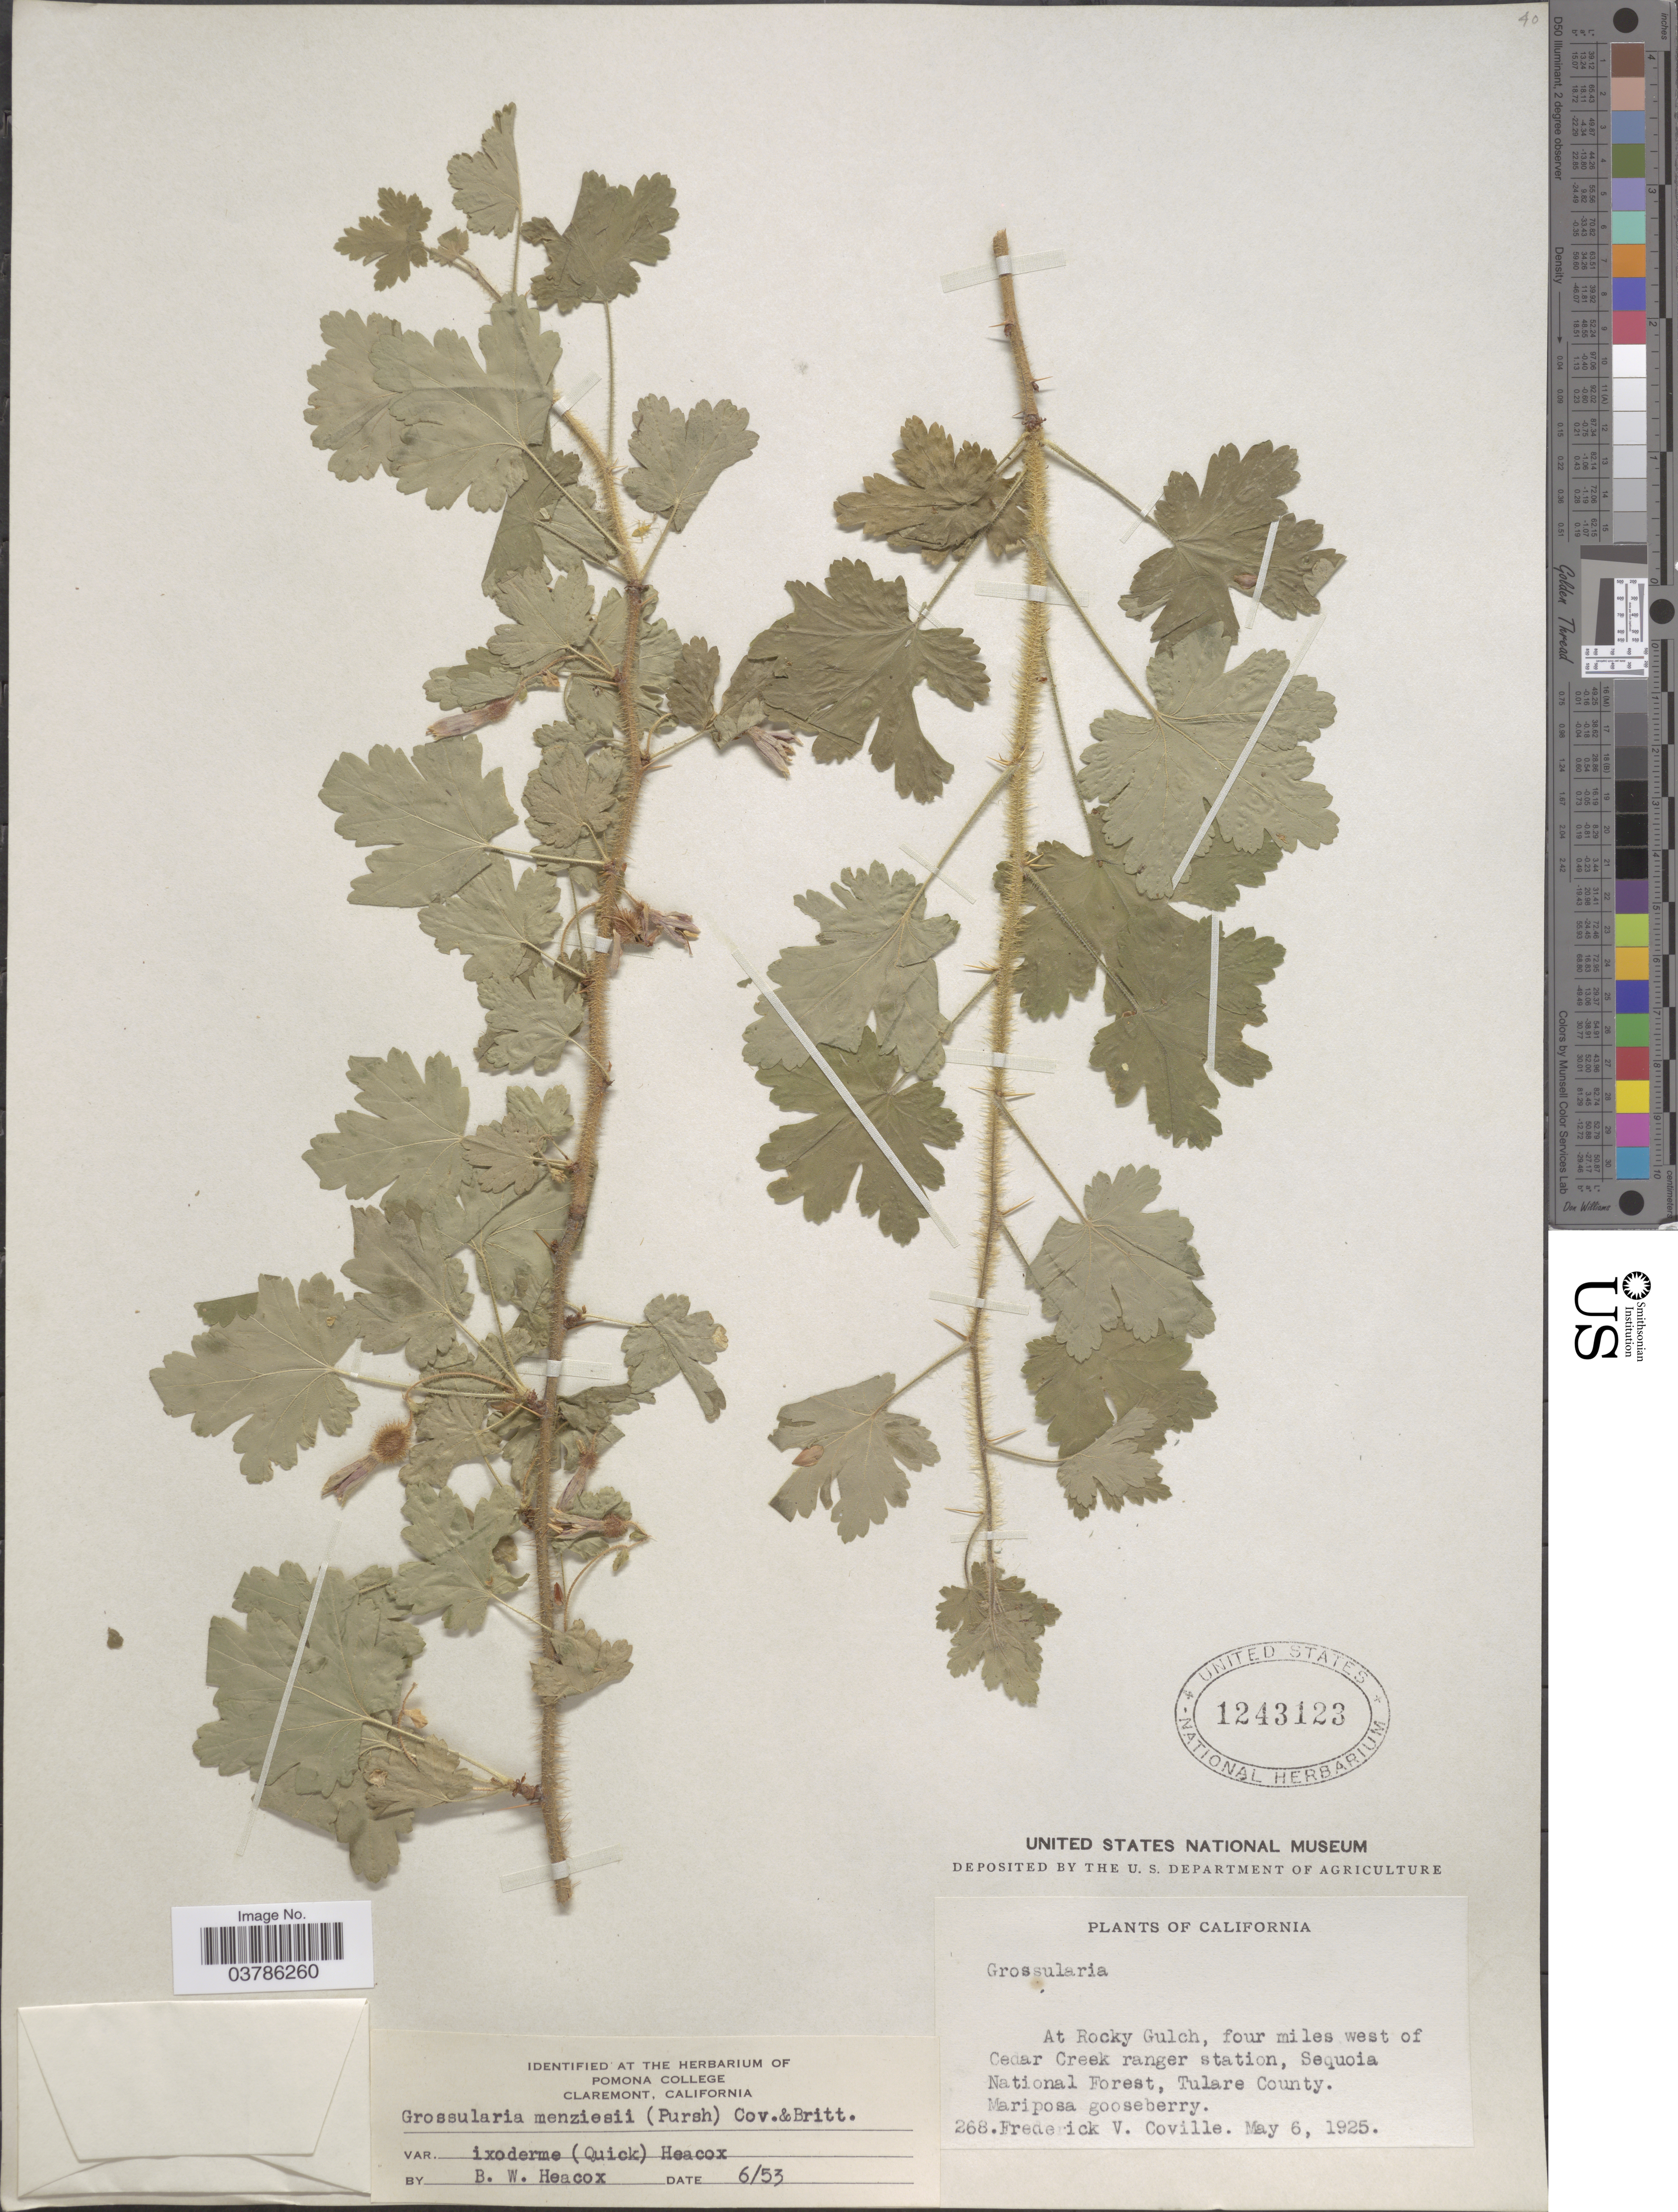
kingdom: Plantae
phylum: Tracheophyta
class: Magnoliopsida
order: Saxifragales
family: Grossulariaceae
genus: Ribes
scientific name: Ribes menziesii var. ixoderme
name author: Quick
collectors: F. V. Coville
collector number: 268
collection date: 1925-05-06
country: United States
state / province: California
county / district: Tulare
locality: At Rocky Gulch, four miles west of Cedar Creek range station, Sequoia National Park, Tulare County.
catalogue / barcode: US 1243123